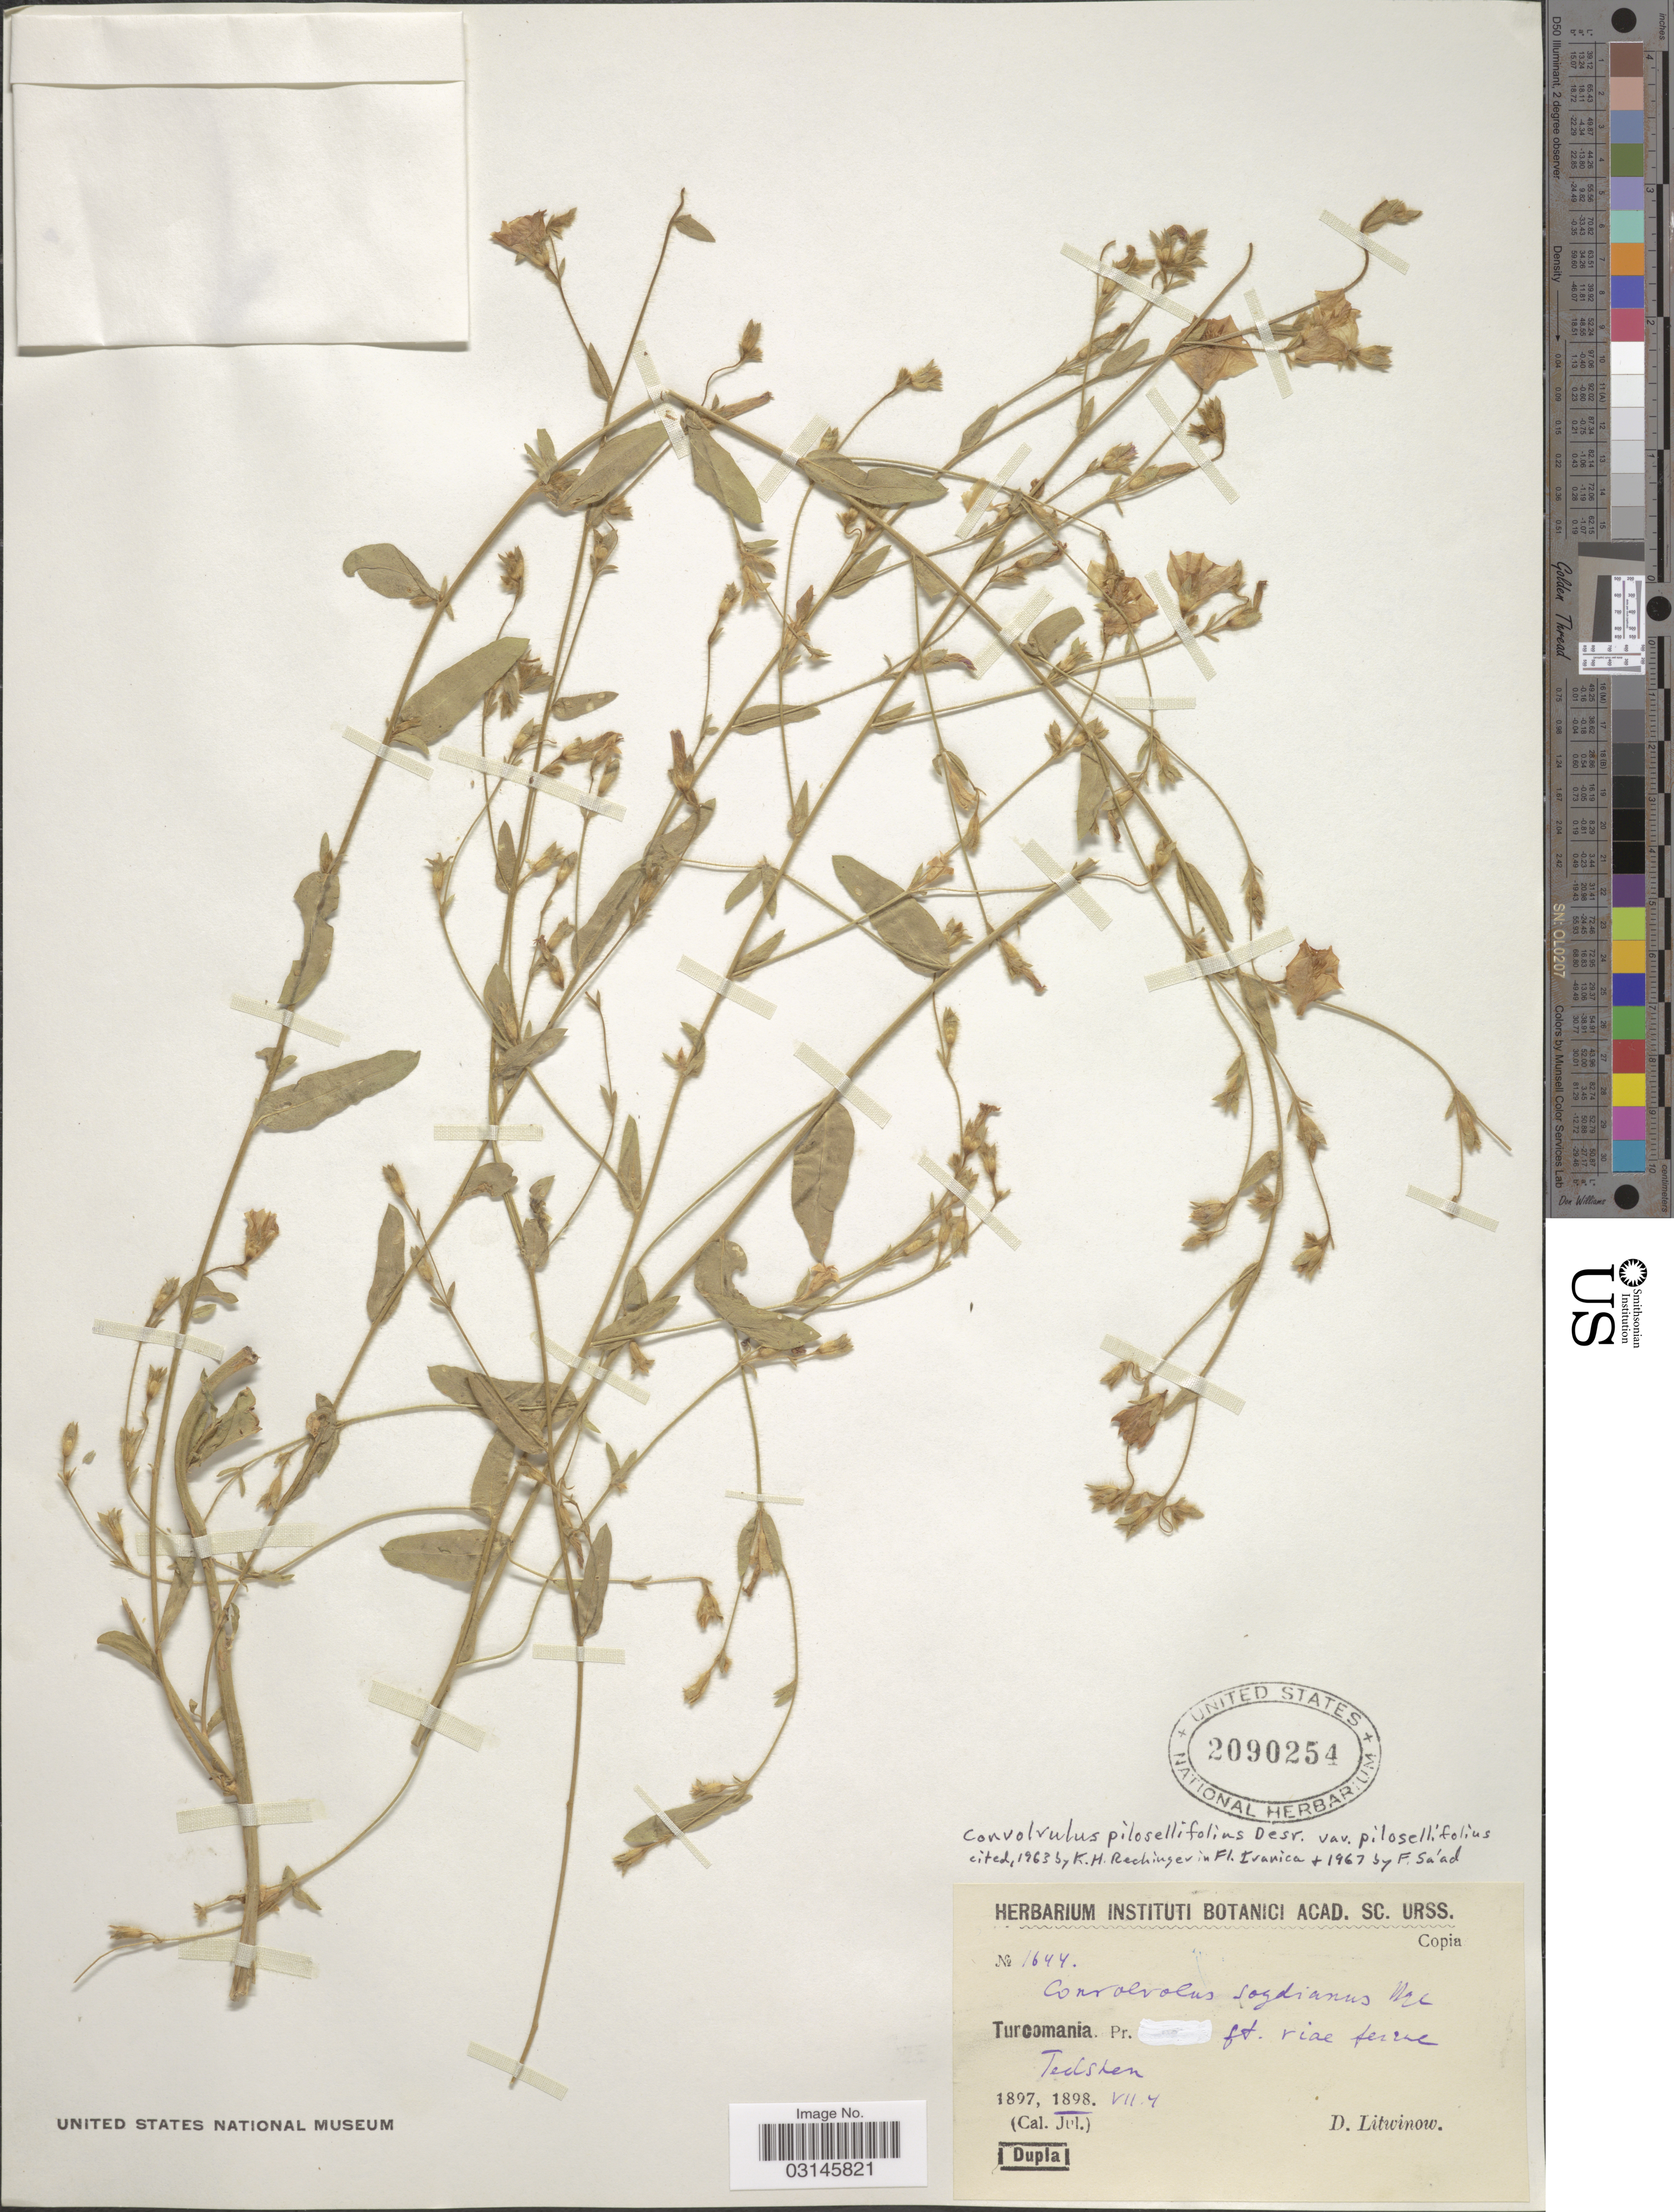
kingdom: Plantae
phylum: Tracheophyta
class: Magnoliopsida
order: Solanales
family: Convolvulaceae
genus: Convolvulus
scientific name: Convolvulus pilosellifolius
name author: Desr.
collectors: D. Litwinow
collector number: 1644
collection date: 1898-07-04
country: Turkmenistan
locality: Turcomania. Pr. ft. viae ferve [interpreted] Techsten.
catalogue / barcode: US 2090254